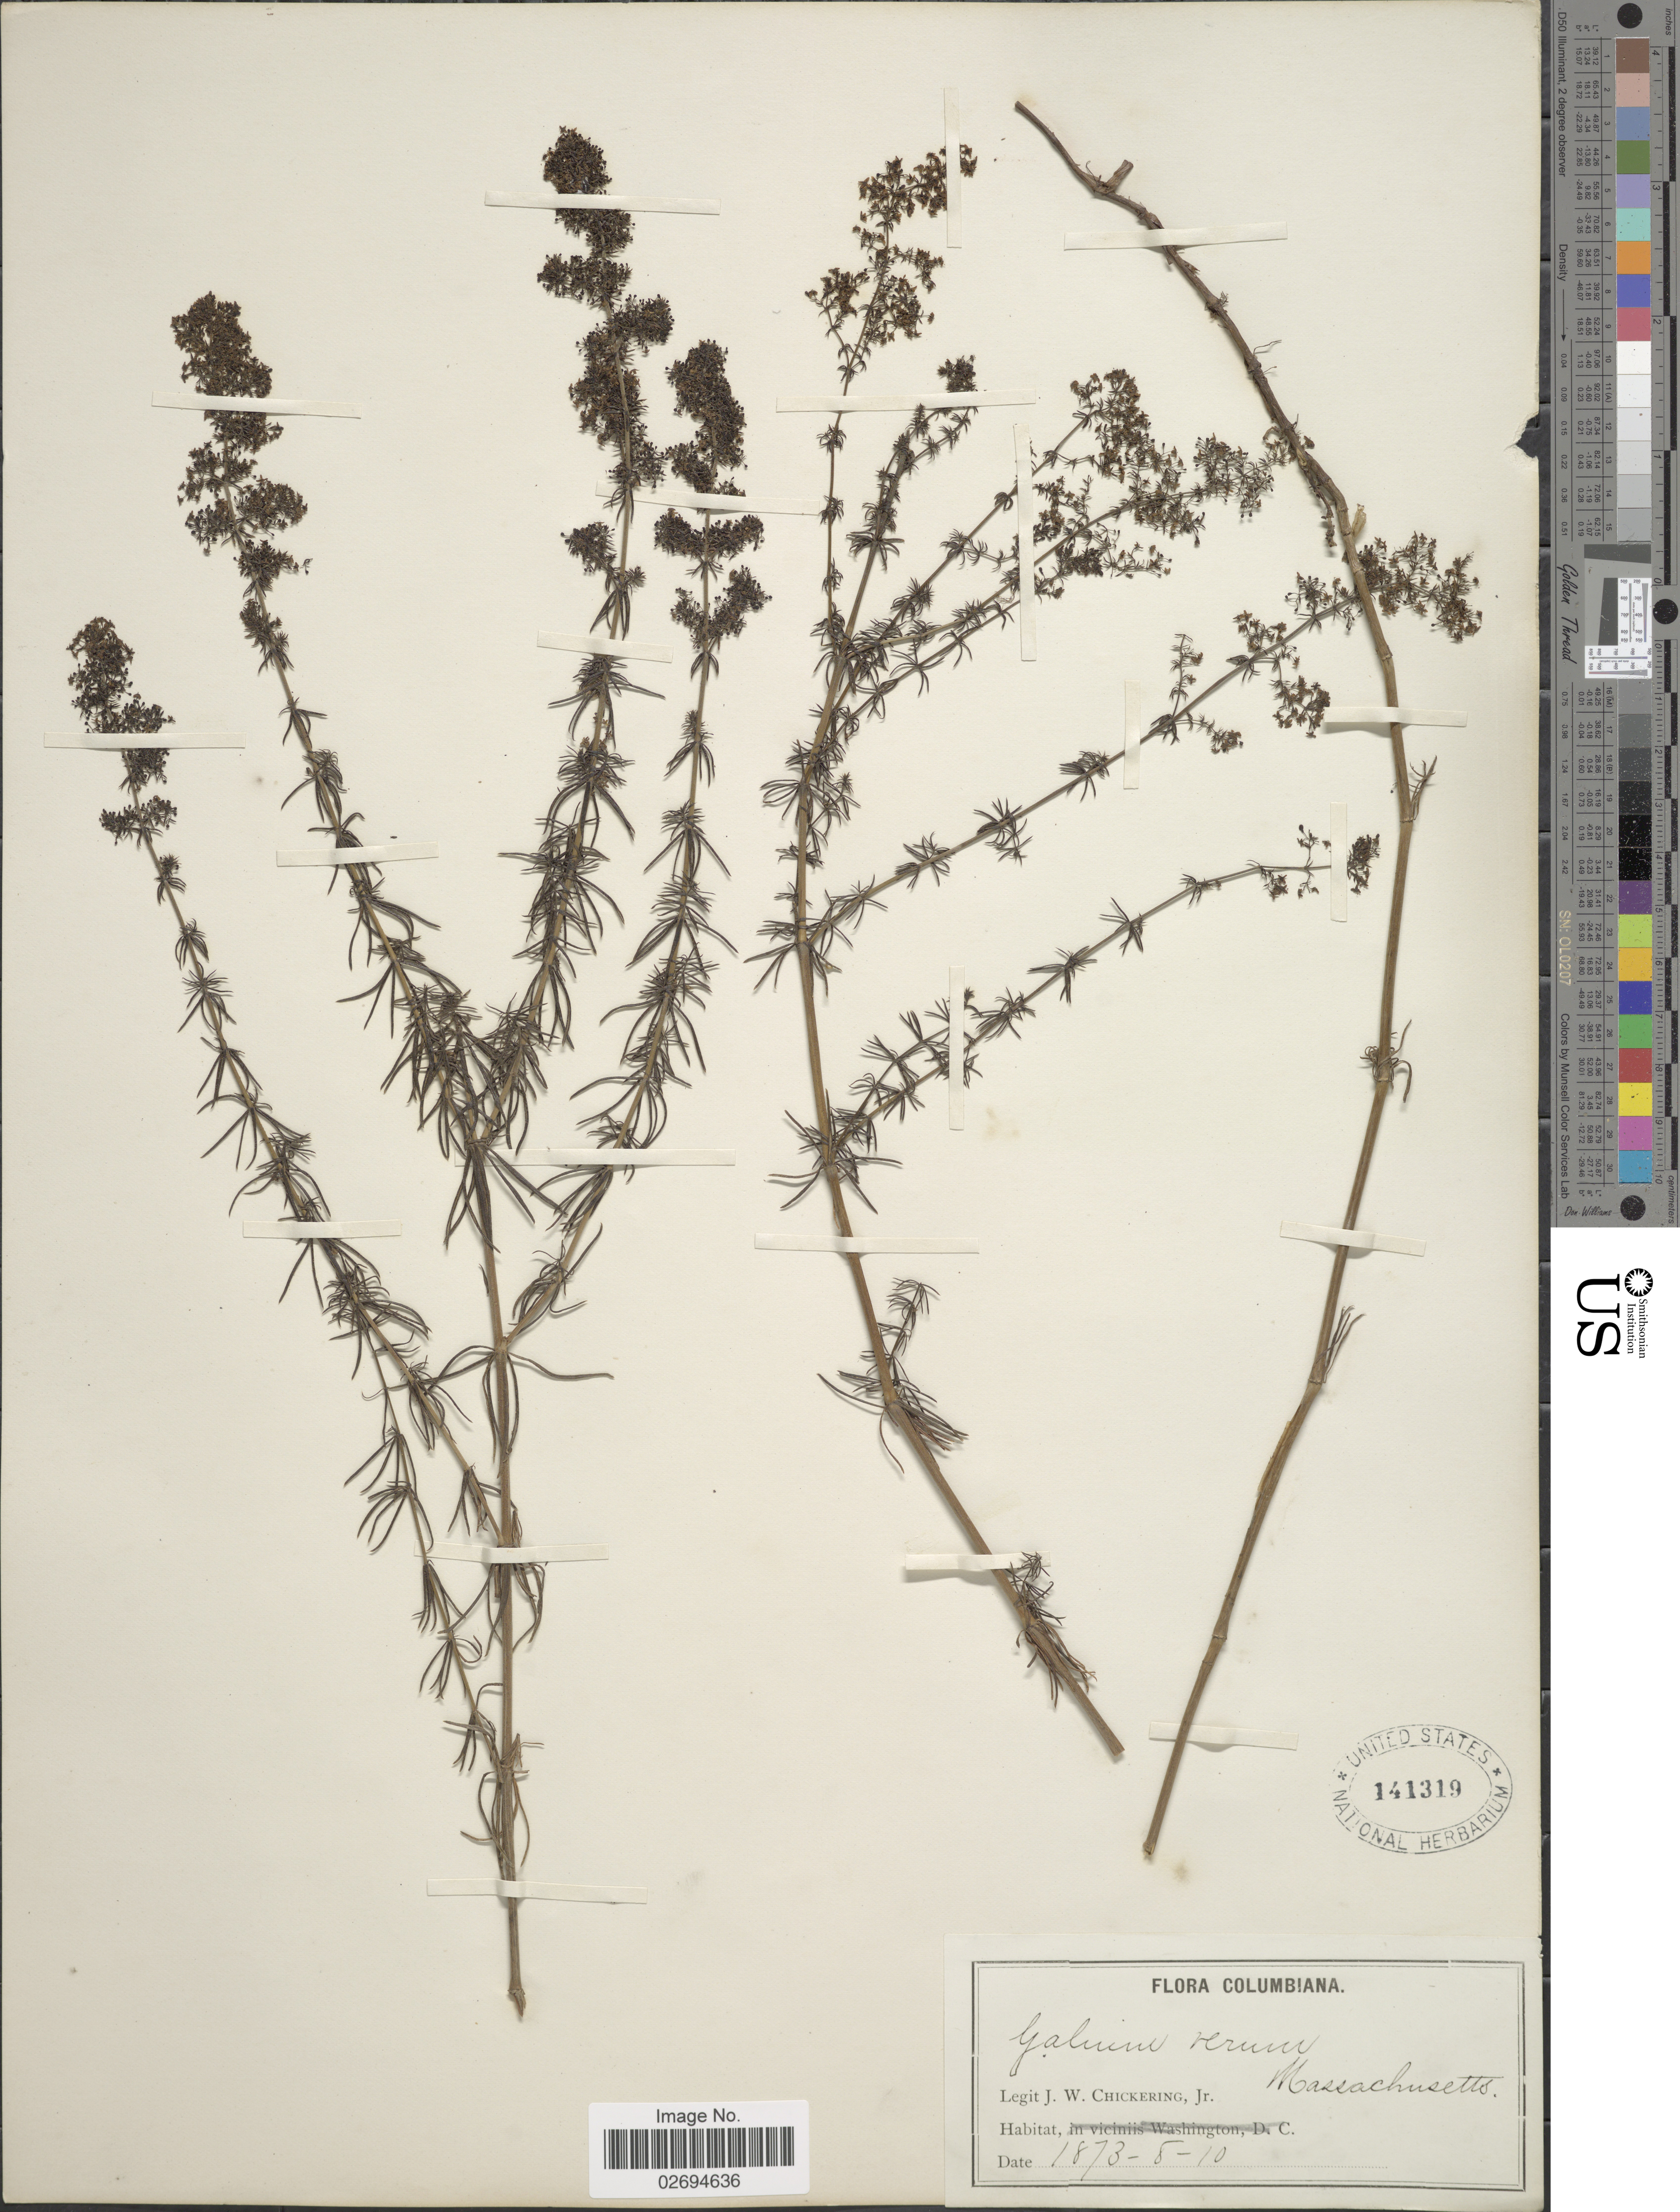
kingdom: Plantae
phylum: Tracheophyta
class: Magnoliopsida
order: Gentianales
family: Rubiaceae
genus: Galium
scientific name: Galium verum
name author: L.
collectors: J. W. Chickering Jr.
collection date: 1873-08-10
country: United States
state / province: Massachusetts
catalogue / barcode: US 141319